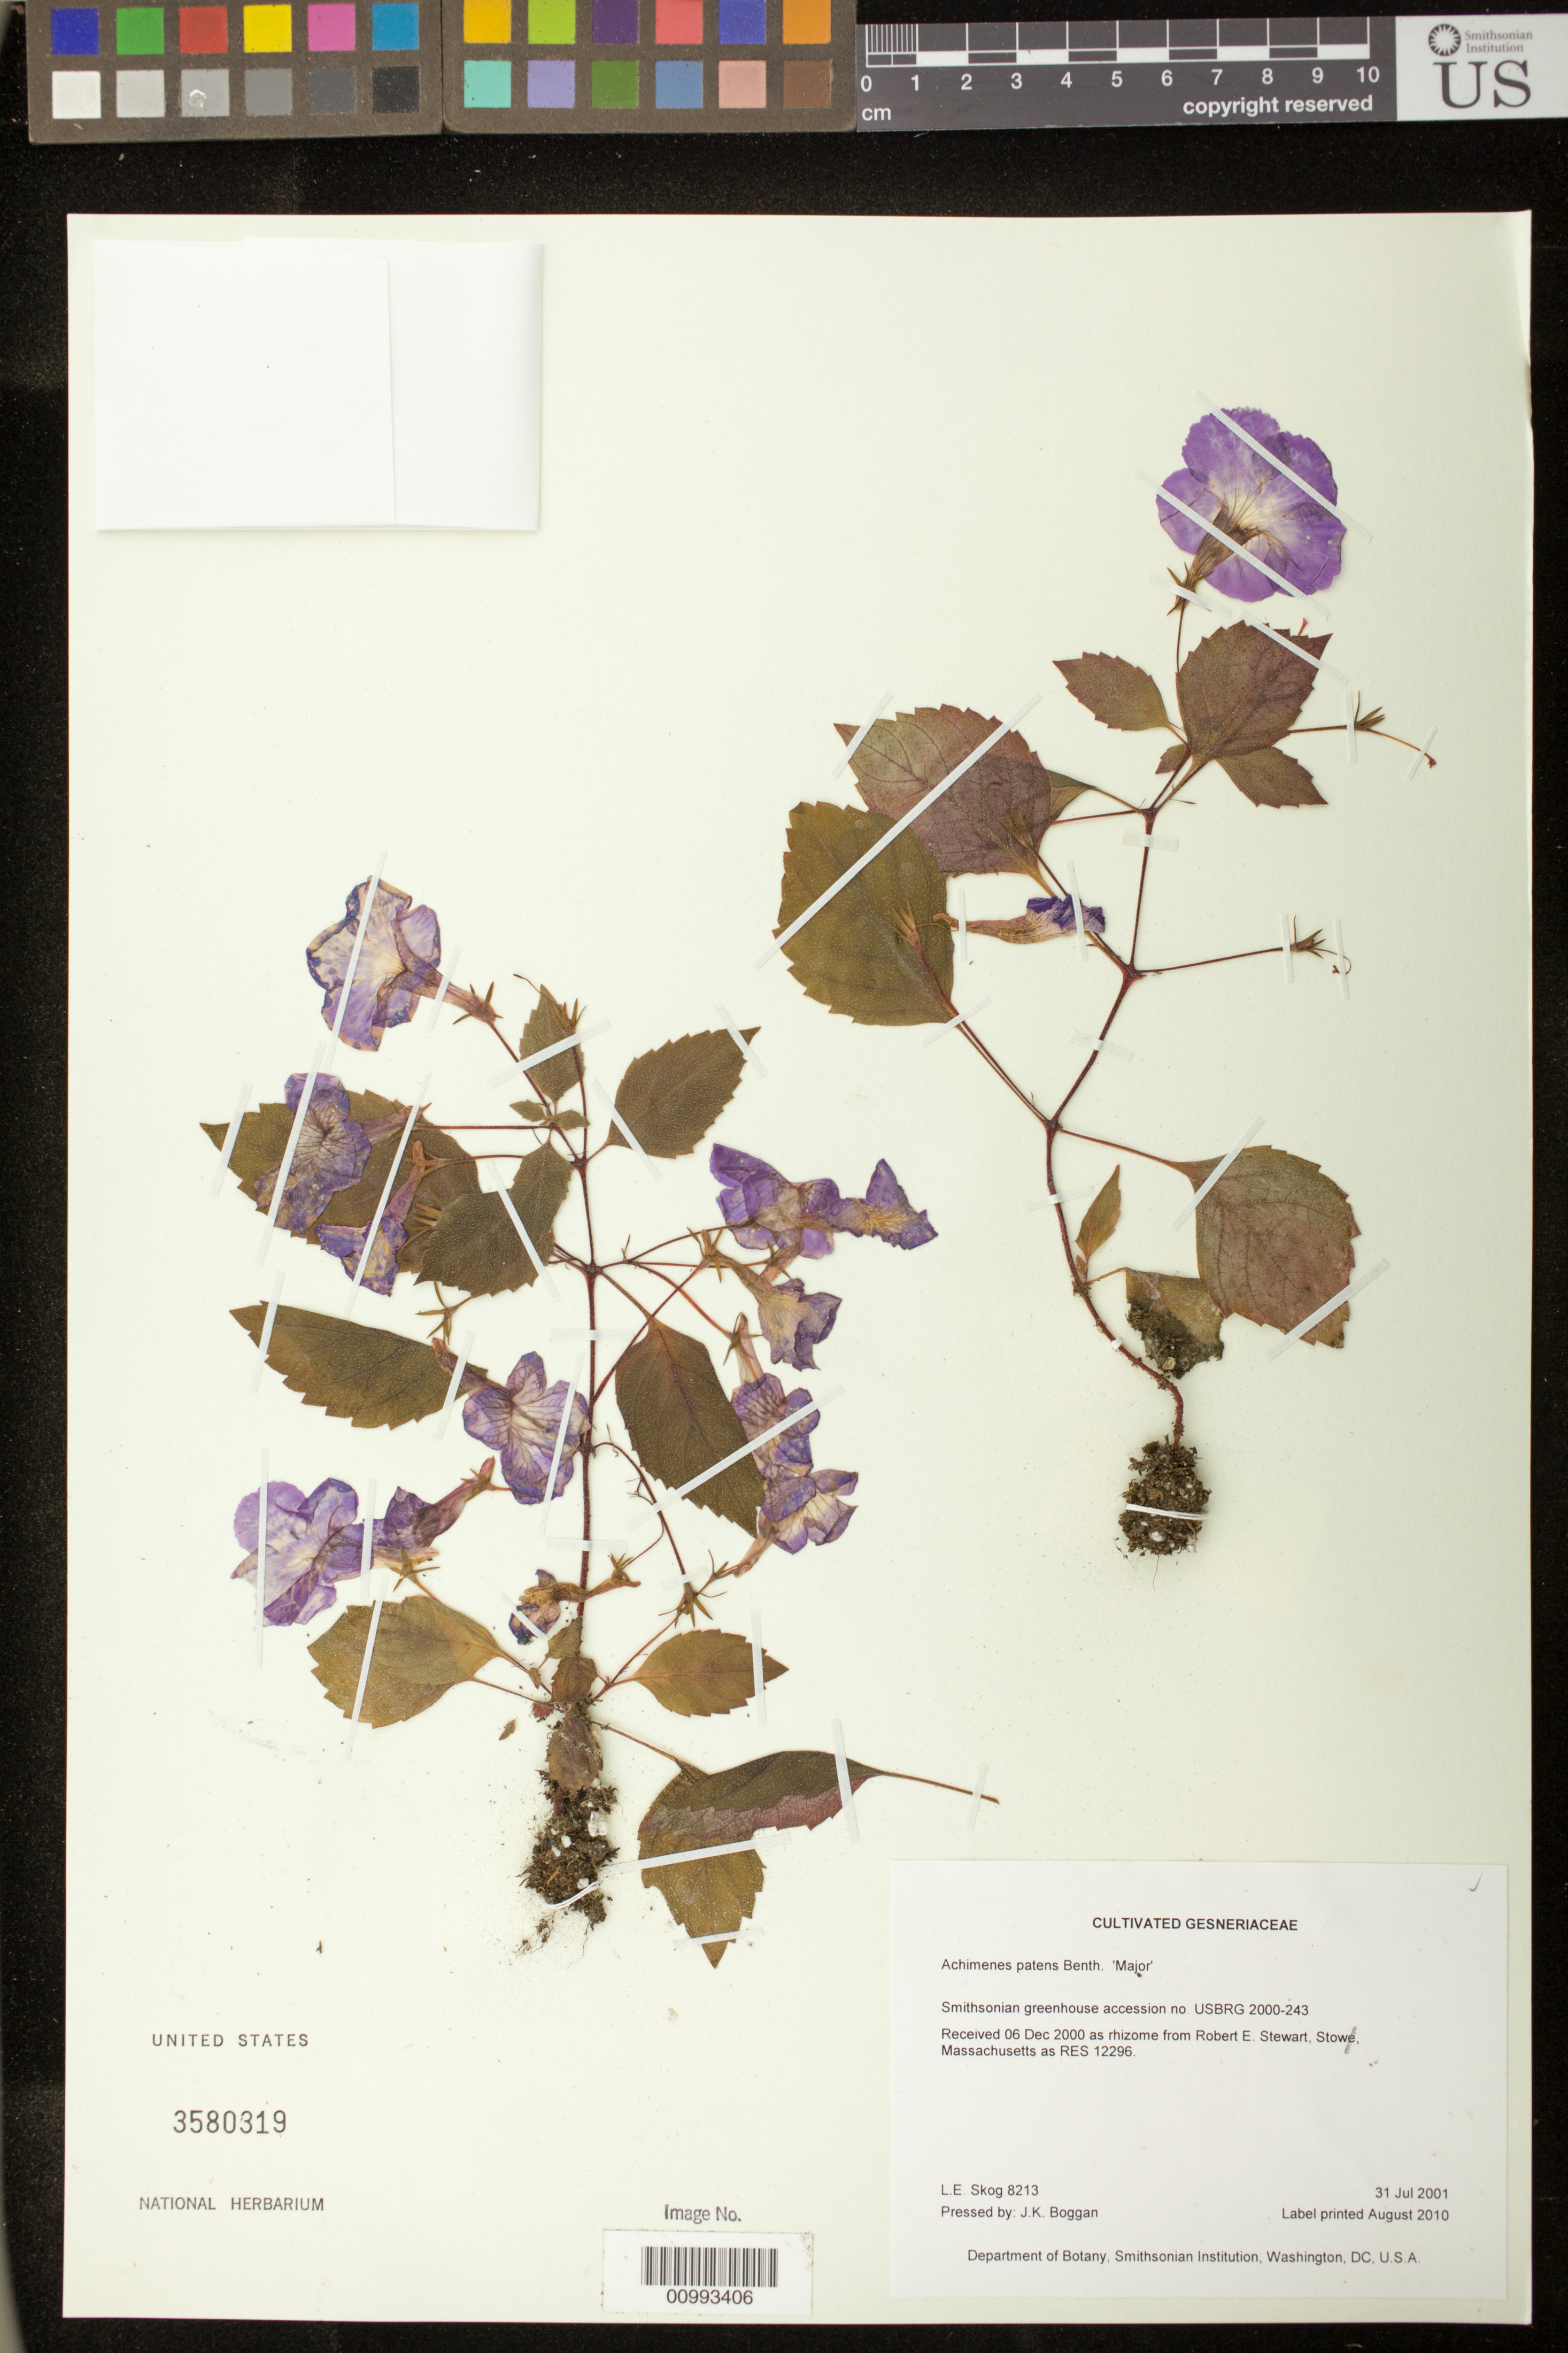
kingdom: Plantae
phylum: Tracheophyta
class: Magnoliopsida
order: Lamiales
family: Gesneriaceae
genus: Achimenes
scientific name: Achimenes patens 'Major'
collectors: L. E. Skog & J. K. Boggan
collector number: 8213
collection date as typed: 31 Jul 2001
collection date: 2001-07-31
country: United States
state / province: District of Columbia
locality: Department of Botany, Smithsonian Institution, Washington, DC, U.S.A.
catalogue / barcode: US 3580319